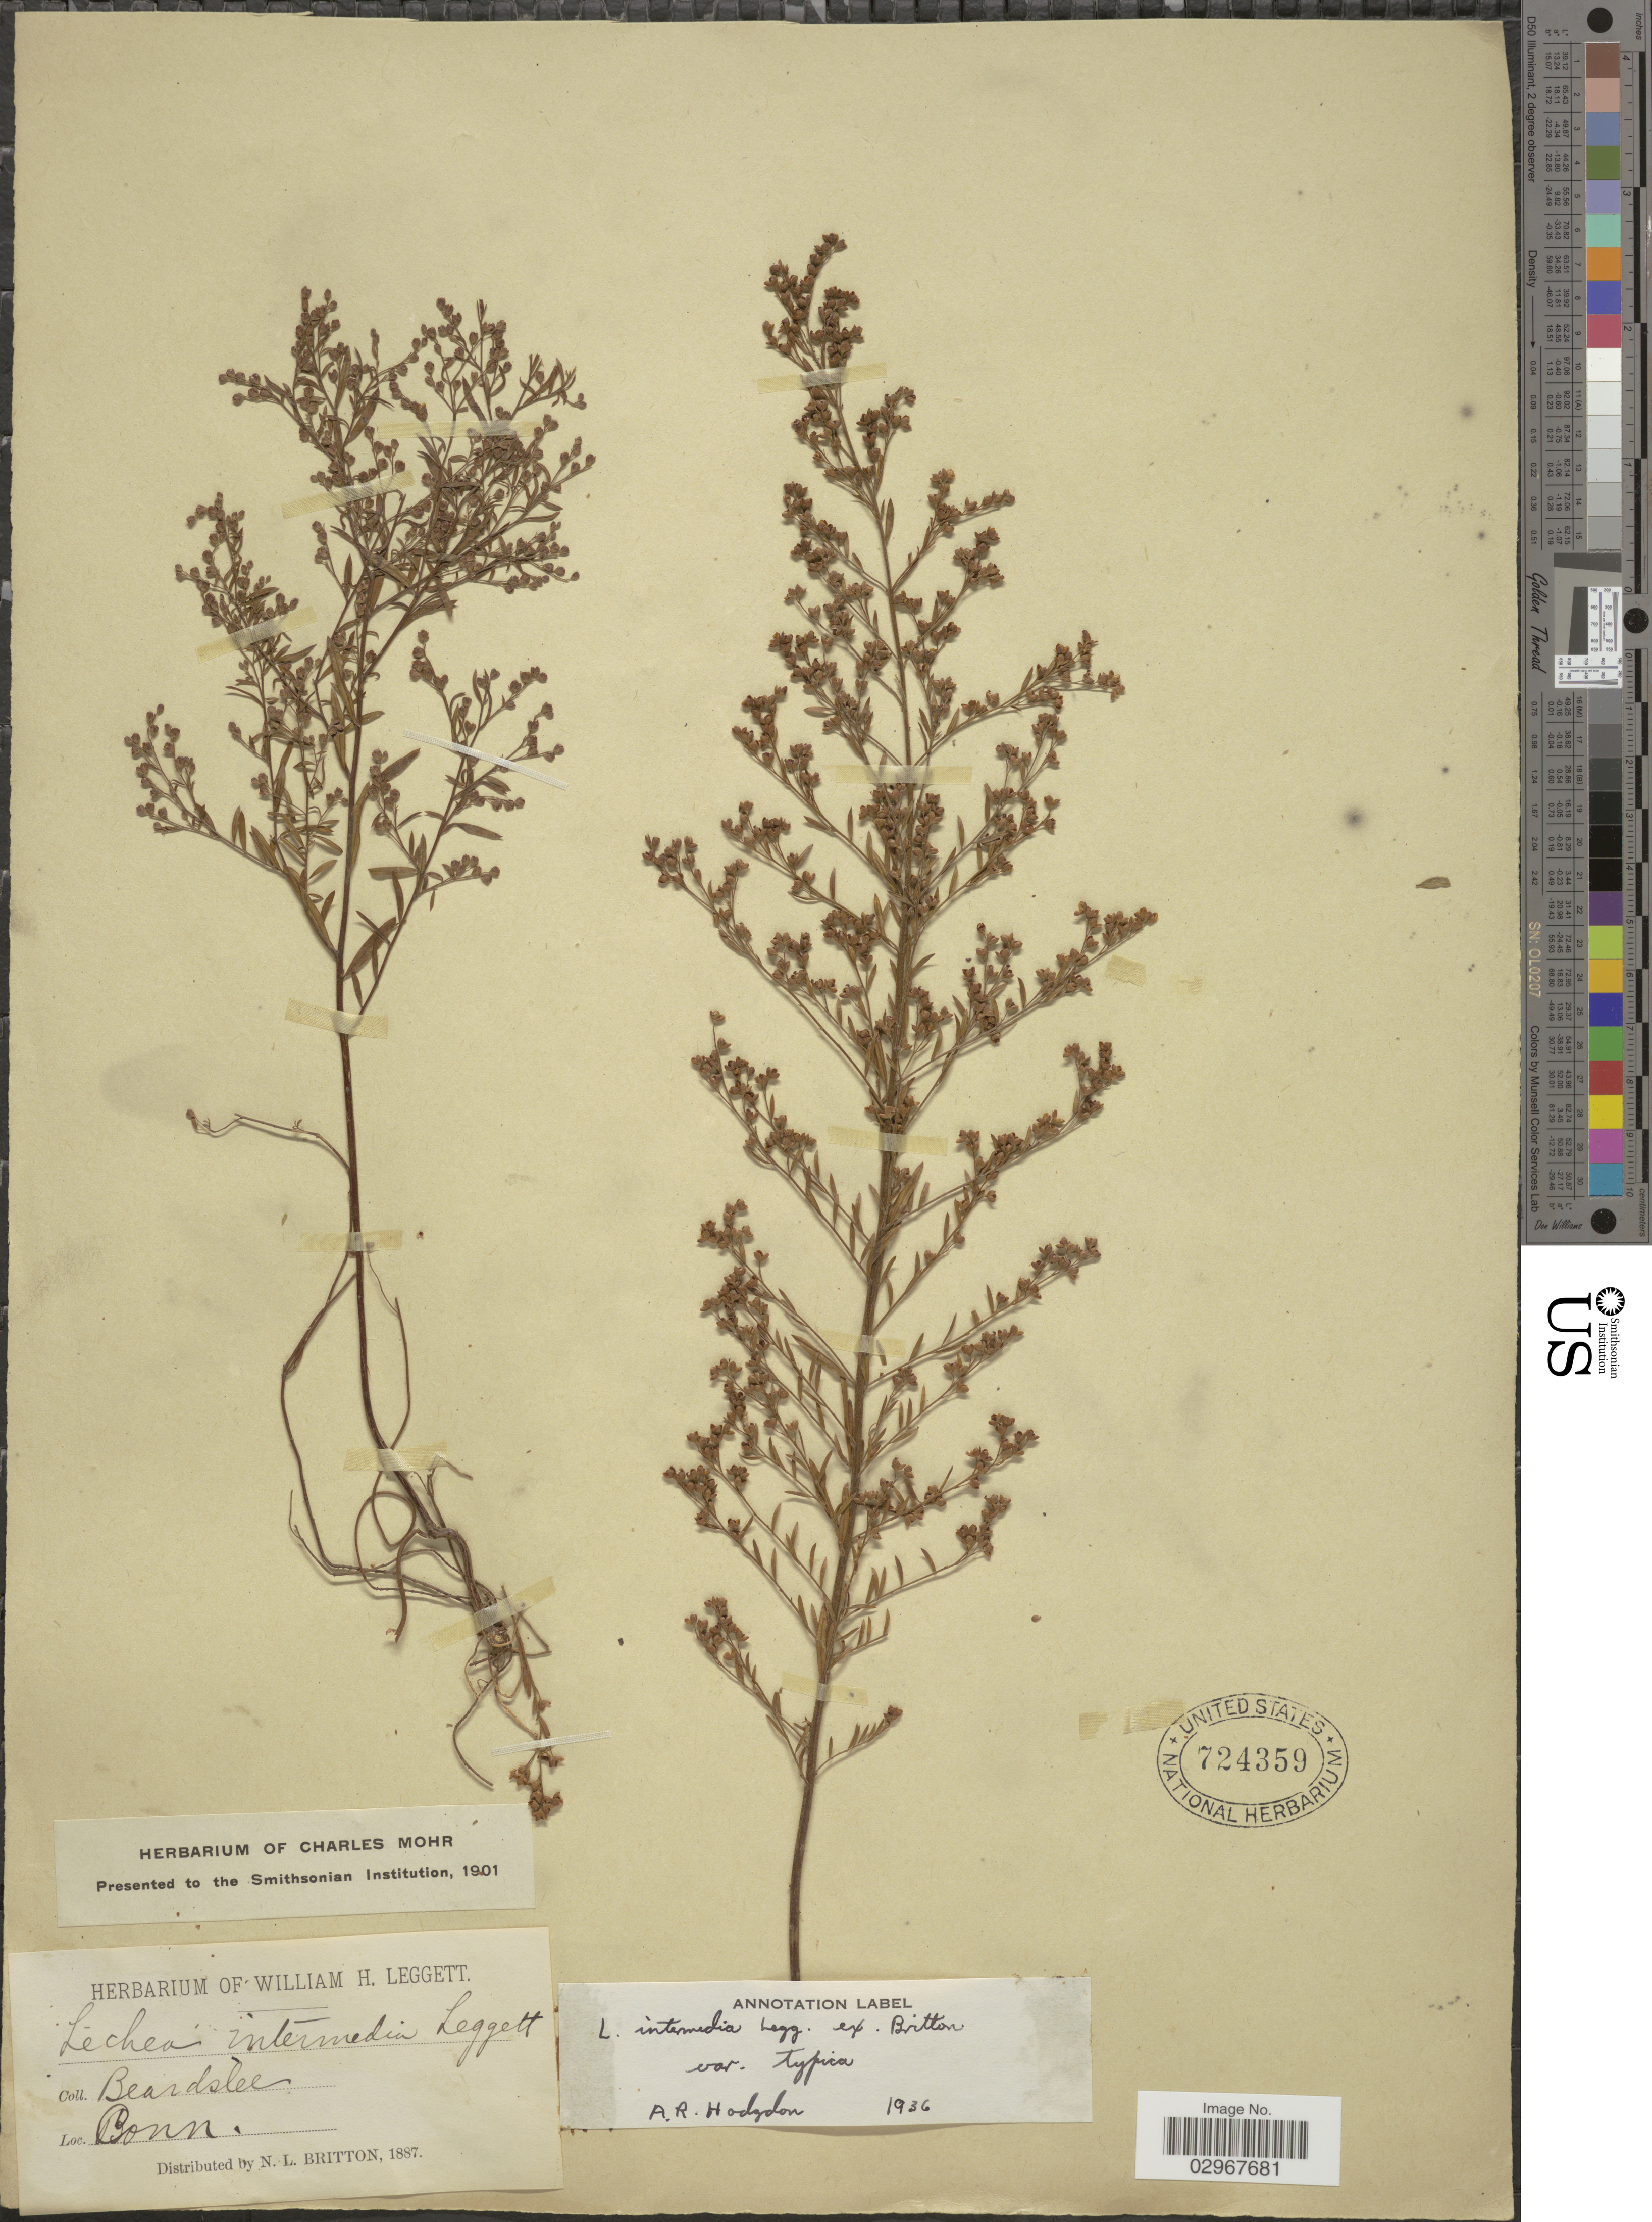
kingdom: Plantae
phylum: Tracheophyta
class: Magnoliopsida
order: Malvales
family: Cistaceae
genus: Lechea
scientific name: Lechea intermedia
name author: Legg. ex Britton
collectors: Beardslee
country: United States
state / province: Connecticut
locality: Conn.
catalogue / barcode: US 724359